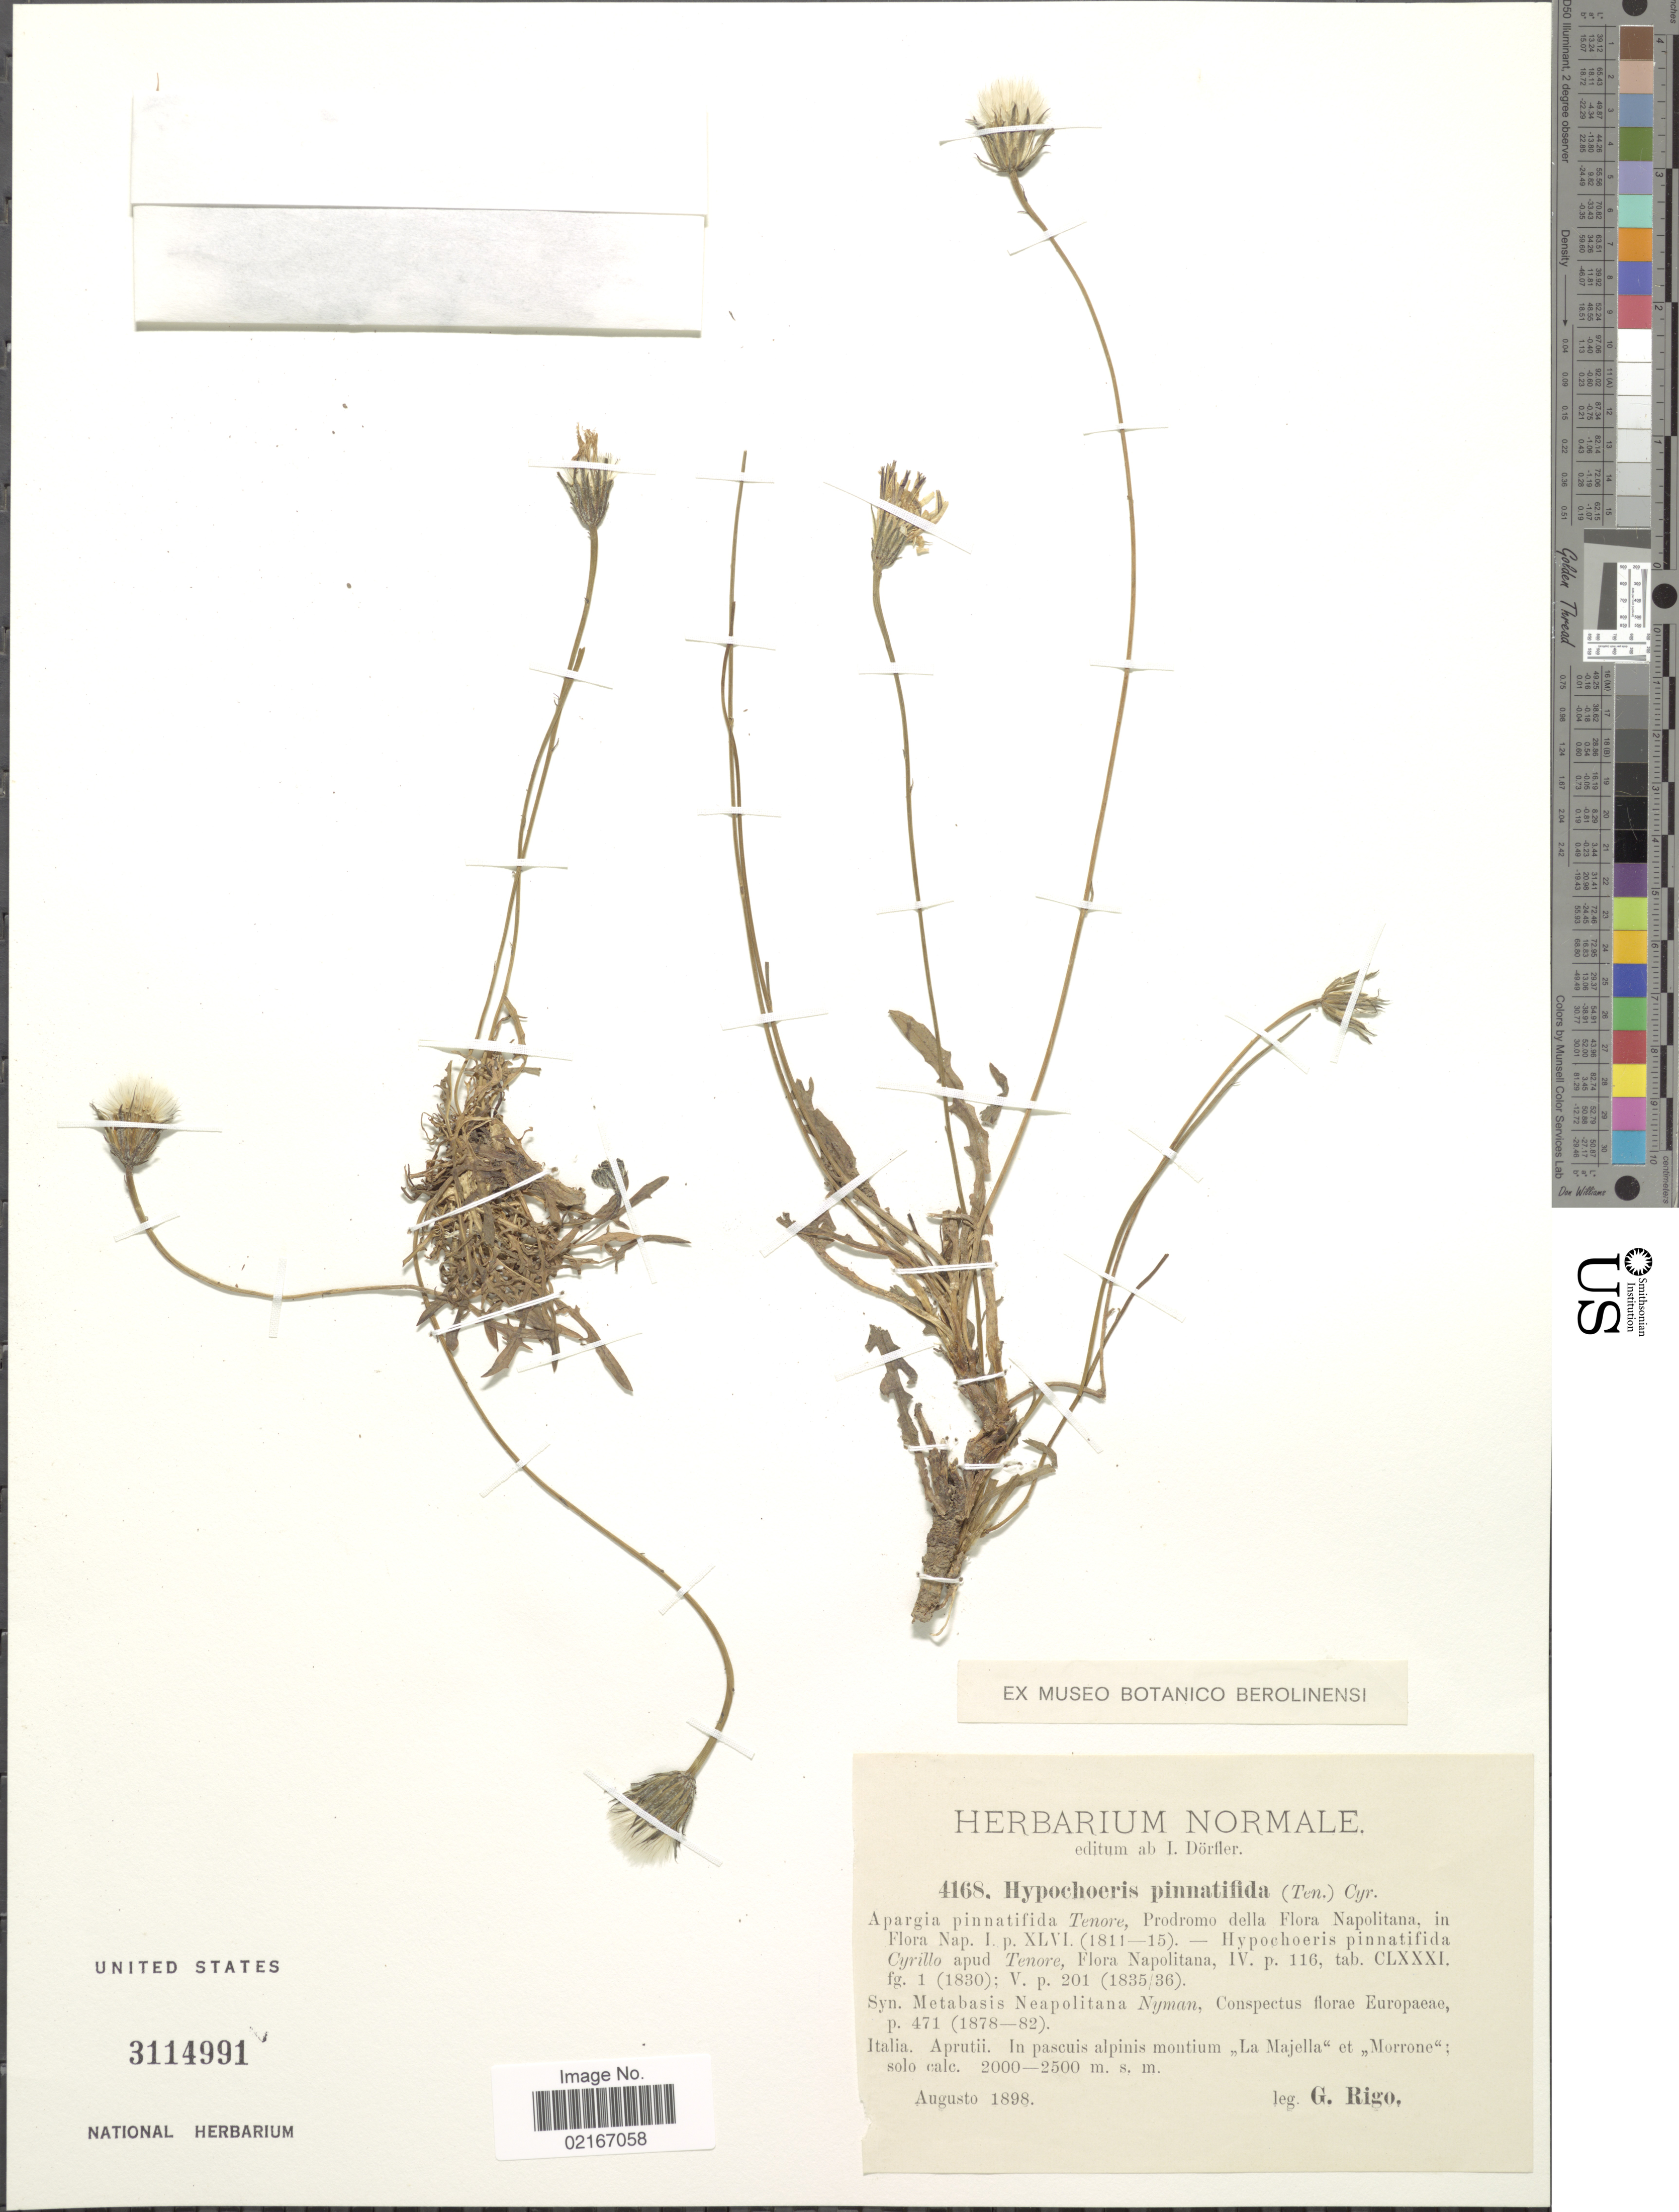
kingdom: Plantae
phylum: Tracheophyta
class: Magnoliopsida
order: Asterales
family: Asteraceae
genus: Hypochaeris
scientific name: Hypochaeris cretensis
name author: (L.) Bory & Chaub.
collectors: G. Rigo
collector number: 4168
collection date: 1898-08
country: Italy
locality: Aprutii, In pascuis alpinis montium ,, La Majella" et ,, Morrone"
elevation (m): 2000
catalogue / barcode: US 3114991